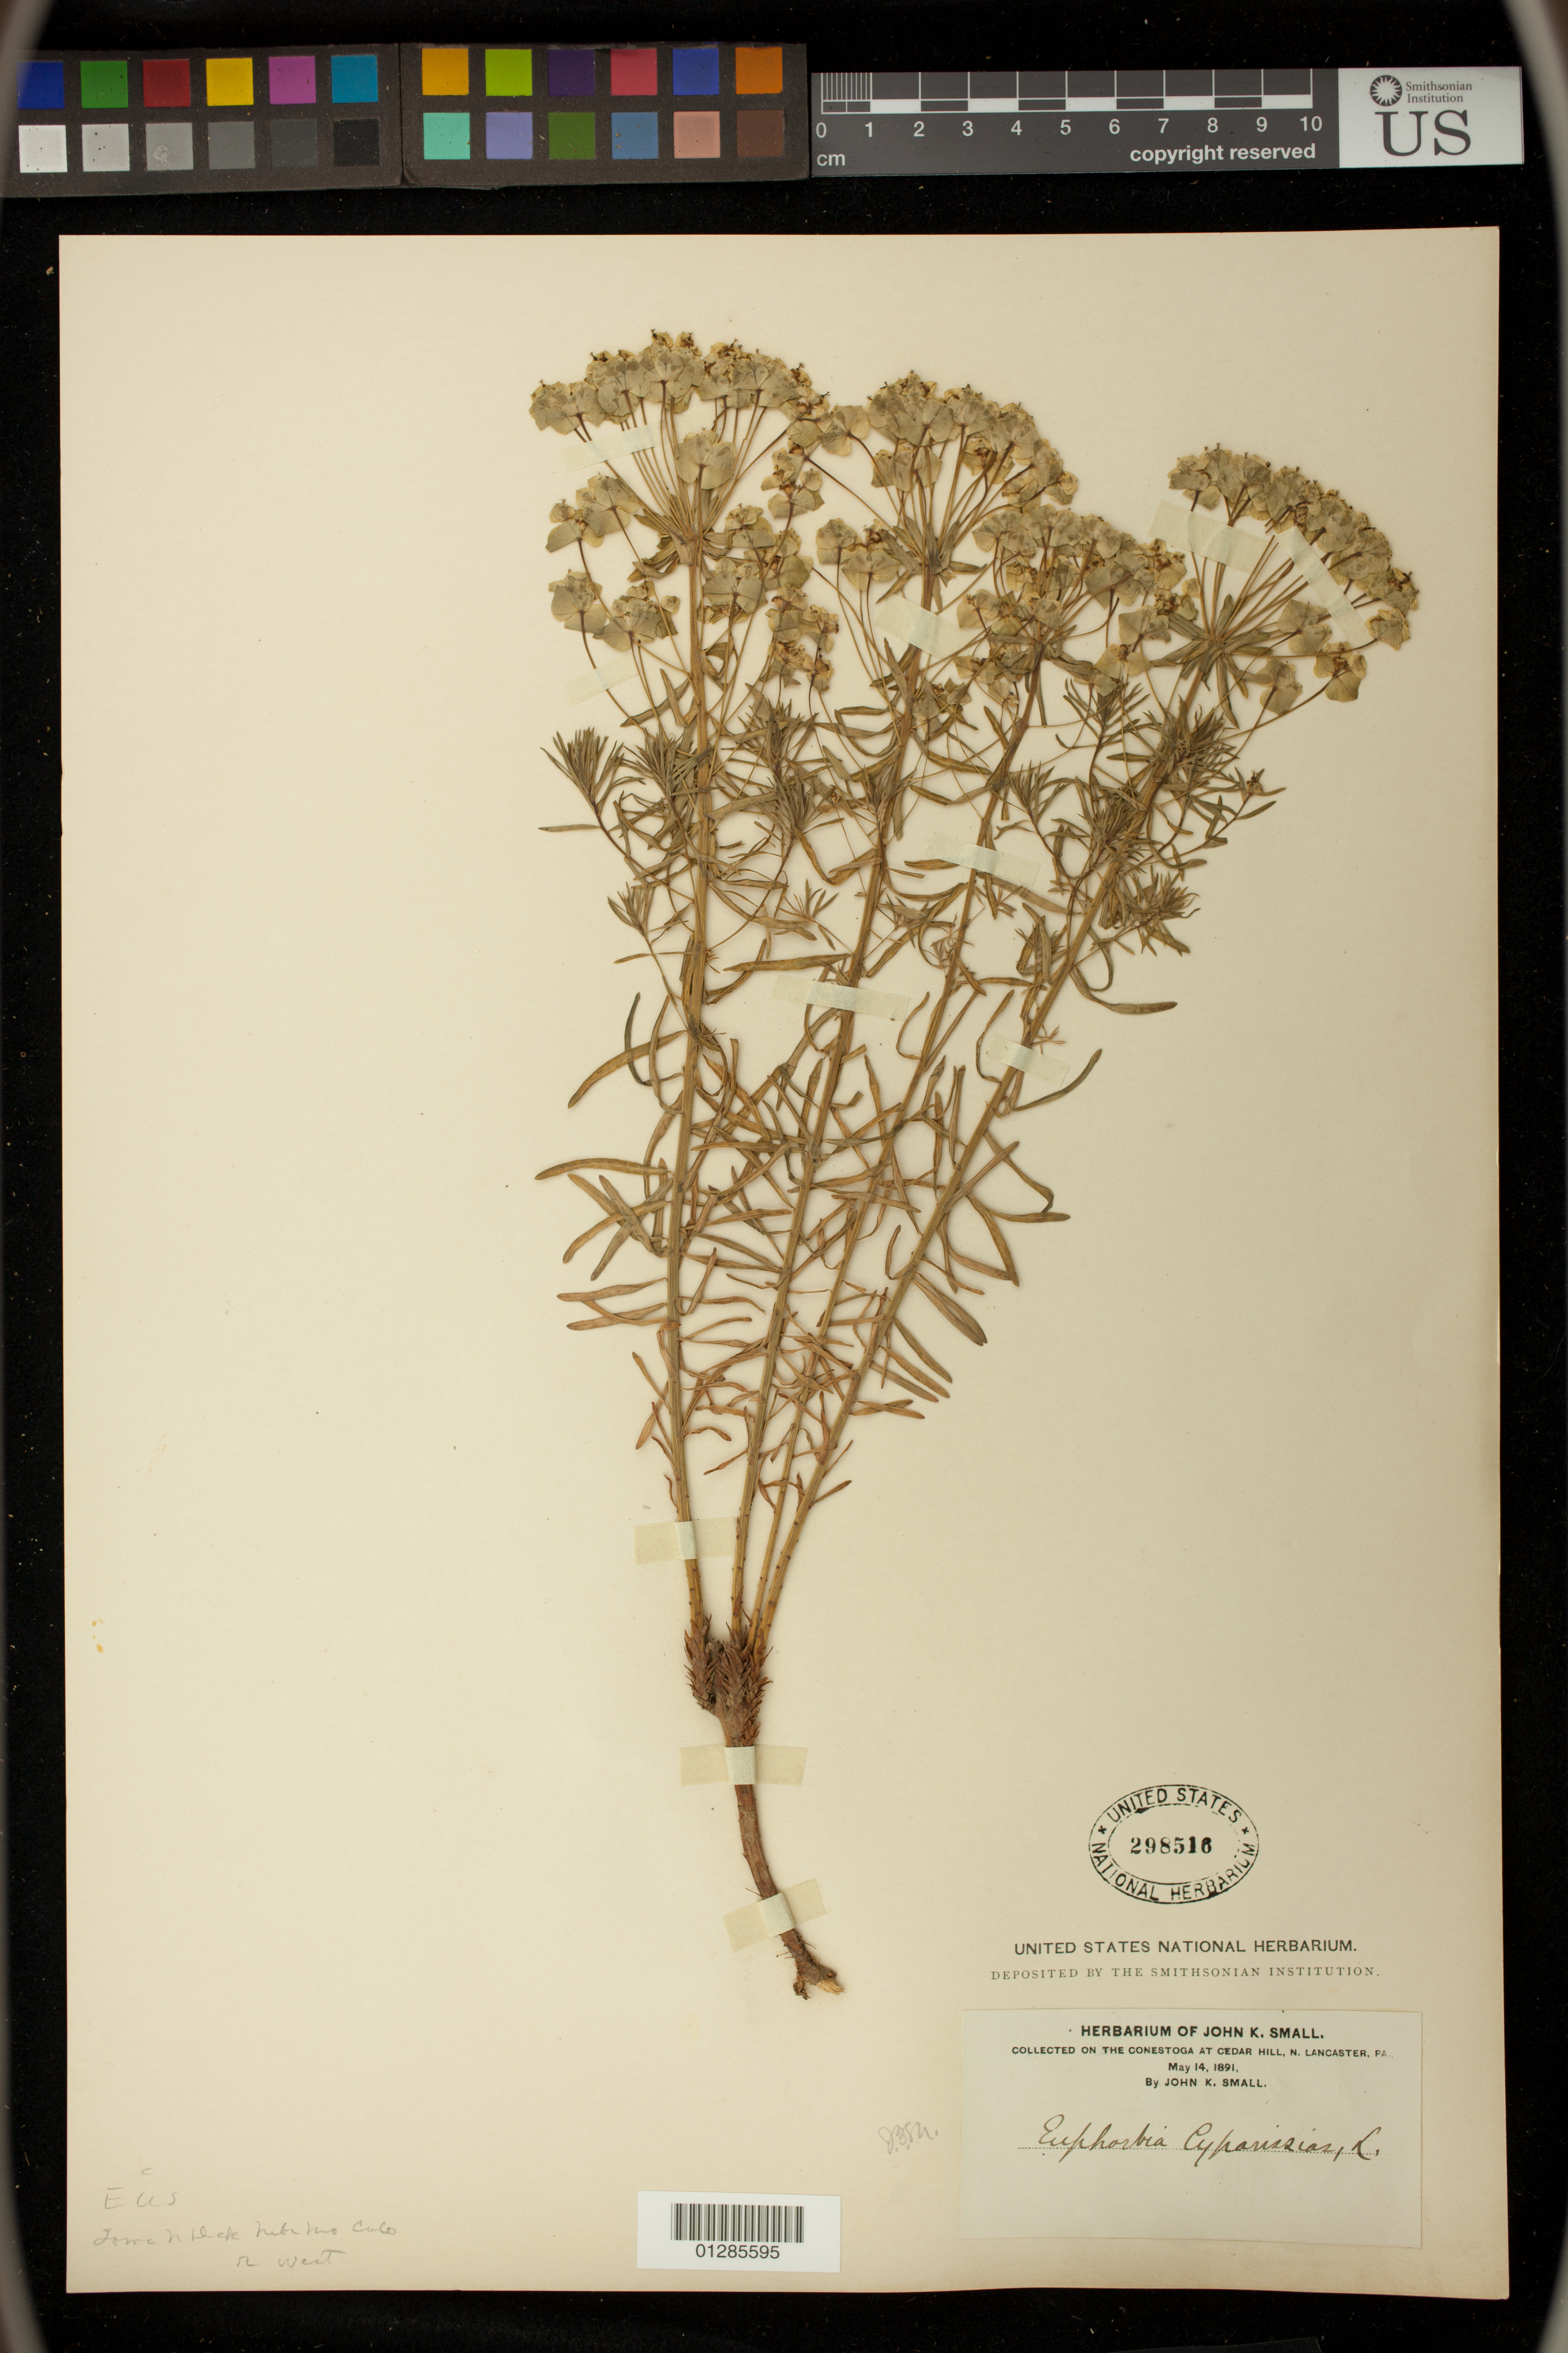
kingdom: Plantae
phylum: Tracheophyta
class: Magnoliopsida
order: Malpighiales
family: Euphorbiaceae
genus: Euphorbia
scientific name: Euphorbia cyparissias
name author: L.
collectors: J. K. Small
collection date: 1891-05-14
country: United States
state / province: Pennsylvania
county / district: Lancaster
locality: Conestoga at Cedar Hill, N. Lancaster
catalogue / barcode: US 298516